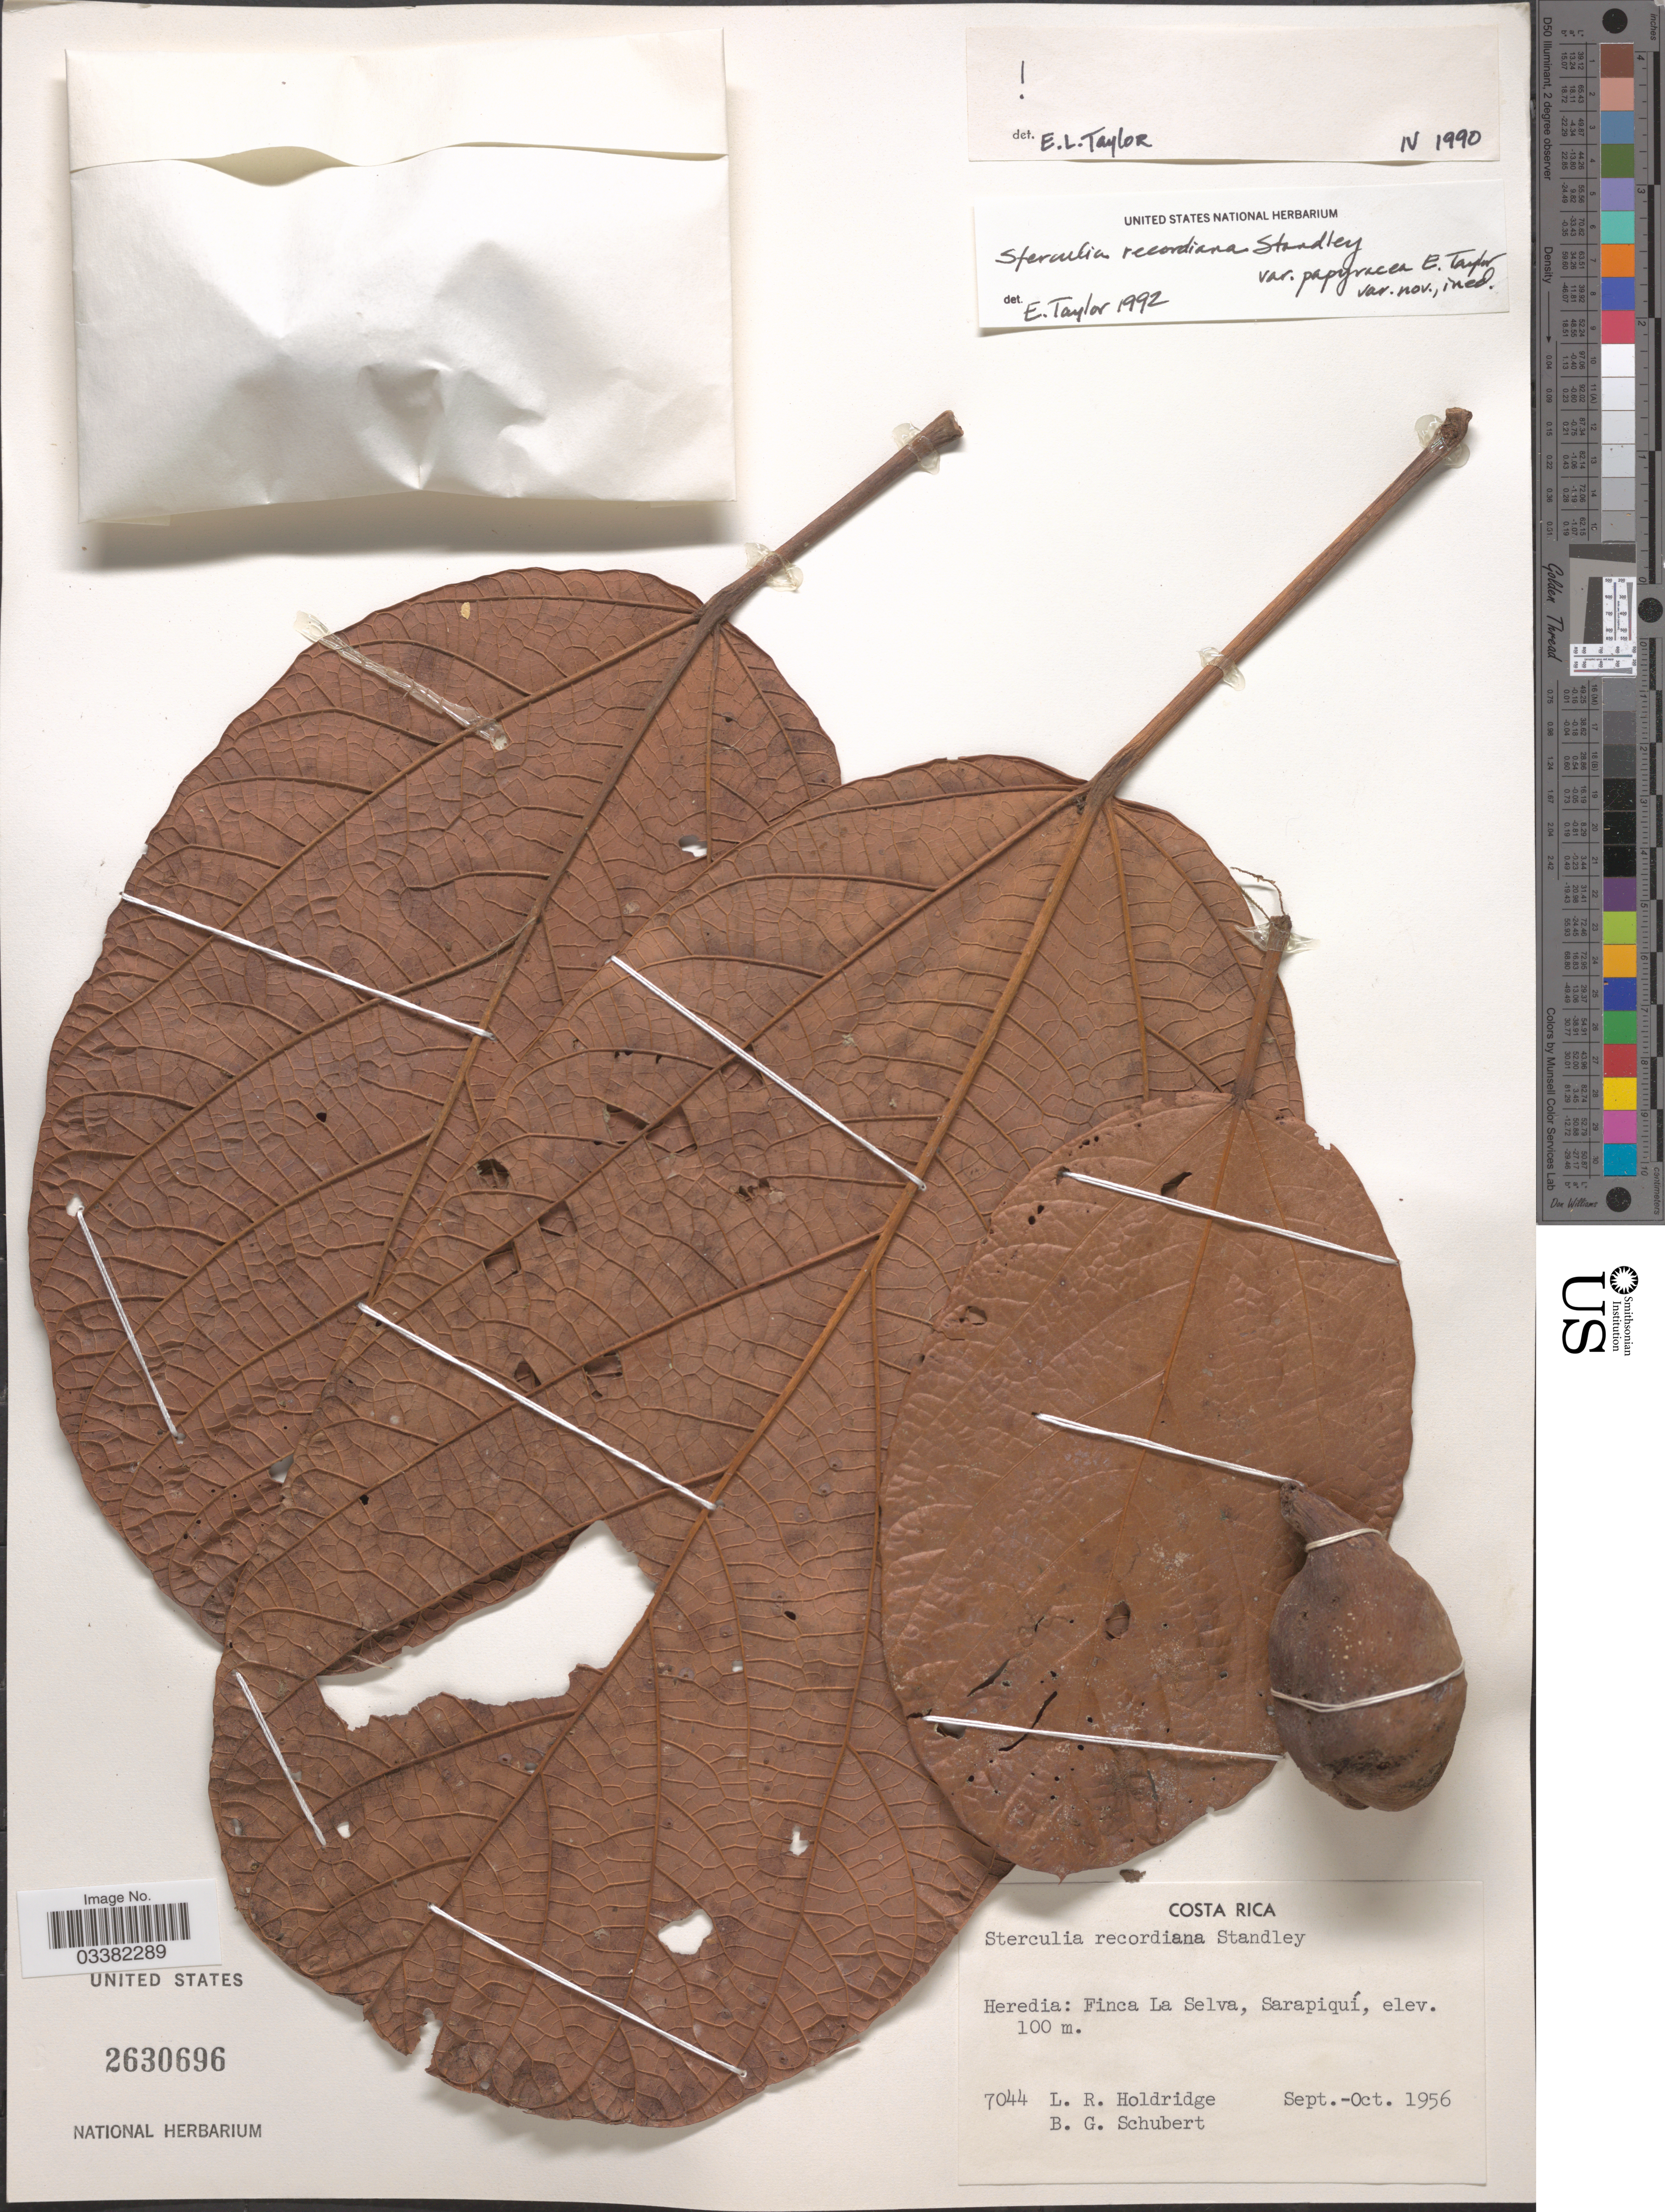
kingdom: Plantae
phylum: Tracheophyta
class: Magnoliopsida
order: Malvales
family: Malvaceae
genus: Sterculia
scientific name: Sterculia recordiana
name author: Standl.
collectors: L. Holdridge & B. Schubert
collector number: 7044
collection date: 1956-09/1956-10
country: Costa Rica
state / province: Heredia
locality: Finca La Selva, Sarapiquí.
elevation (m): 100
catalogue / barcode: US 2630696